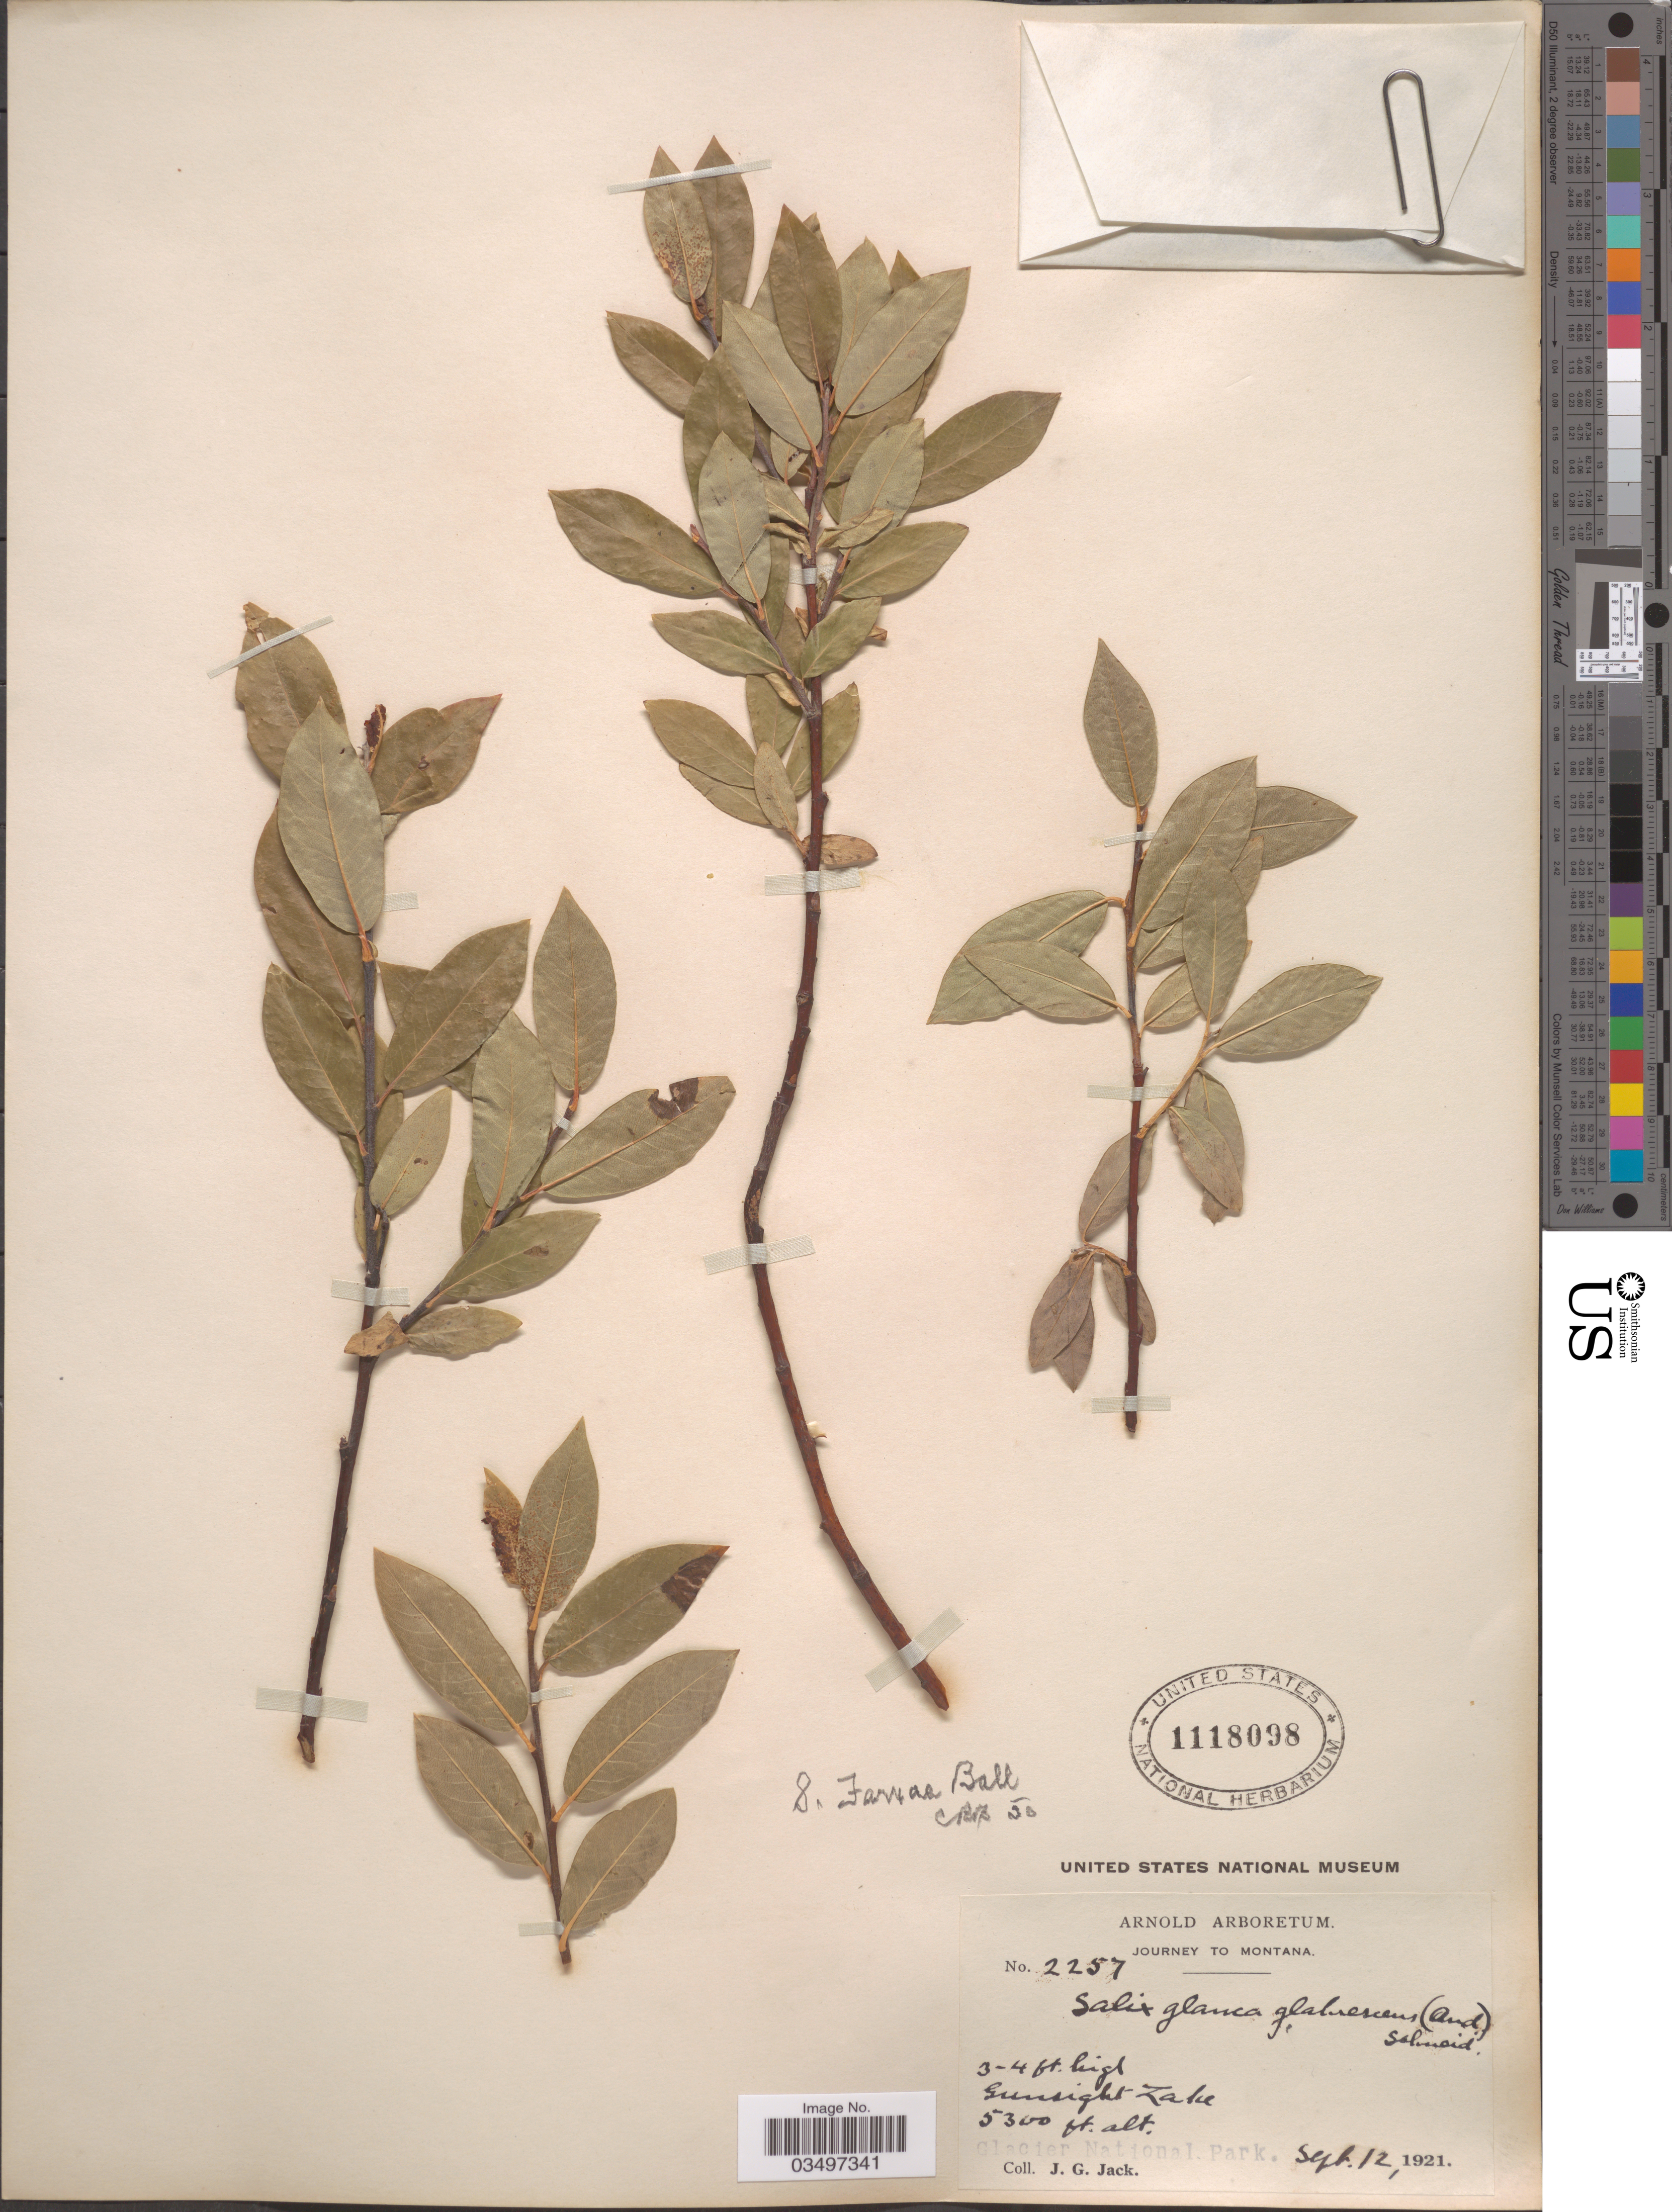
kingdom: Plantae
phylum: Tracheophyta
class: Magnoliopsida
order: Malpighiales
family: Salicaceae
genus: Salix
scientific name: Salix farrae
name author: C.R. Ball in Standl.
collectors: J. G. Jack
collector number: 2257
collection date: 1921-09-12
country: United States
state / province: Montana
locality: Gunsight Lake. Glacier National Park.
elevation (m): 1615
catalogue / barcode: US 1118098